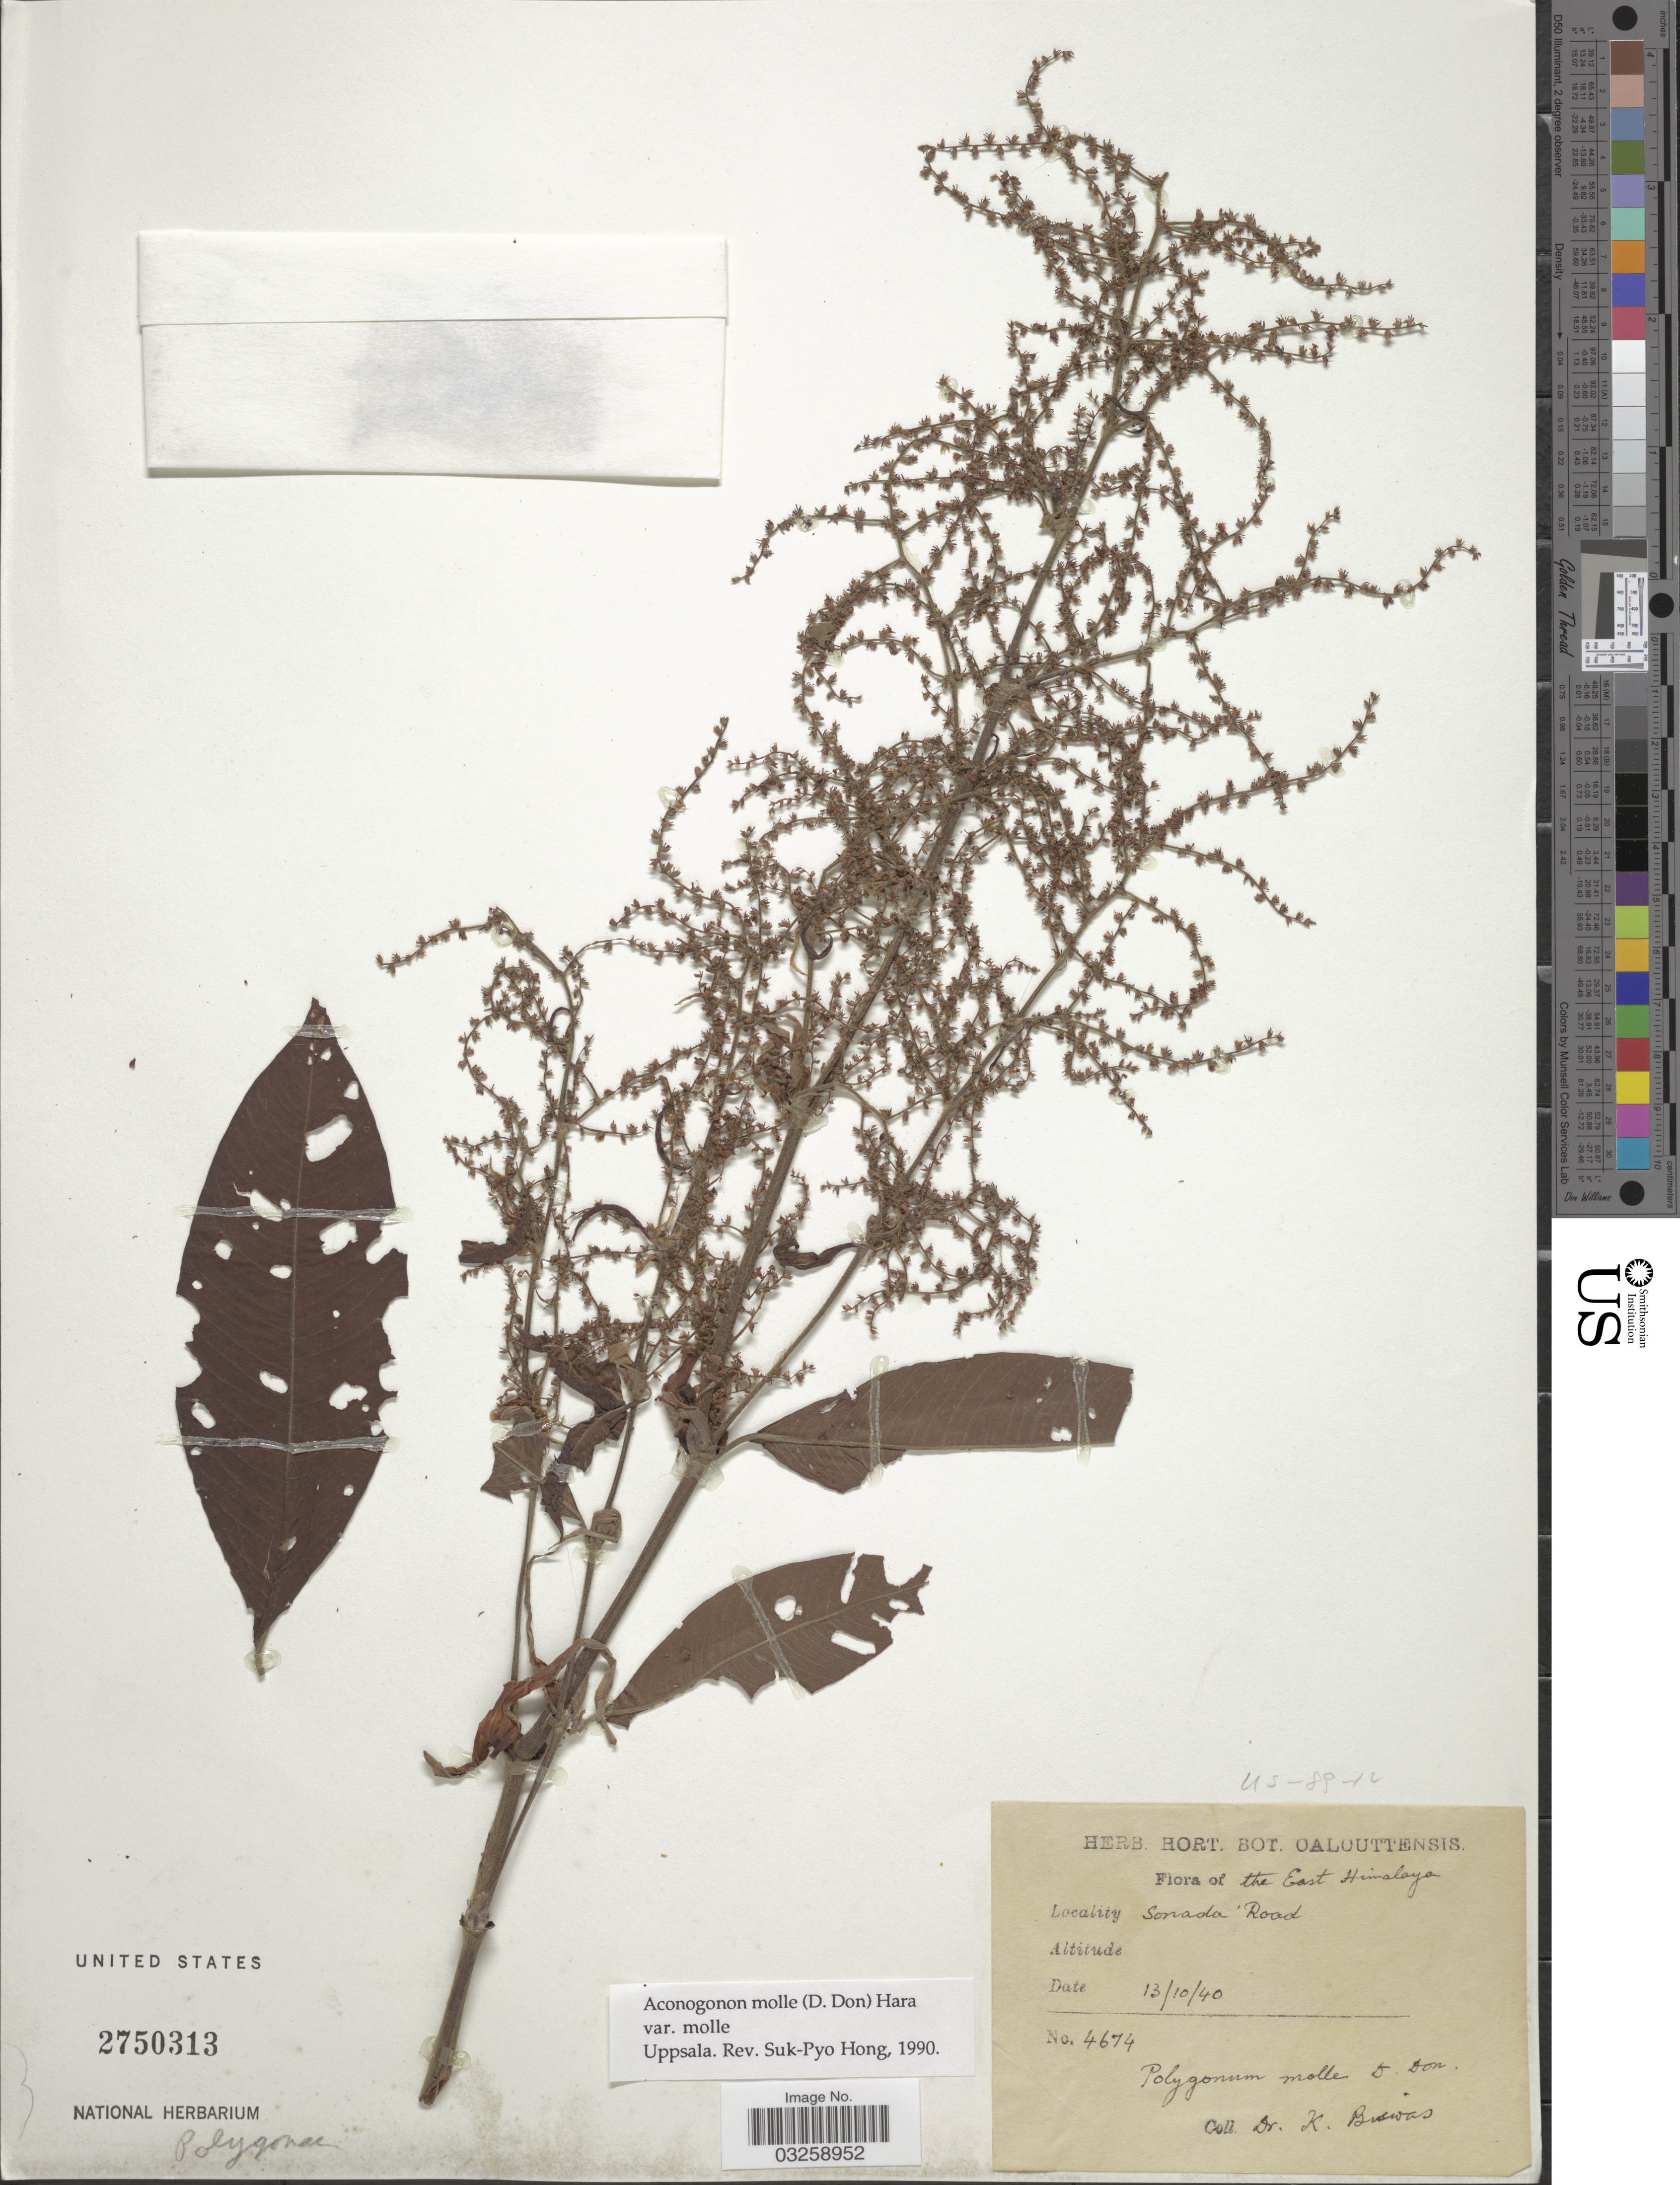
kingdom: Plantae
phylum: Tracheophyta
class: Magnoliopsida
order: Caryophyllales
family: Polygonaceae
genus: Koenigia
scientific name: Koenigia mollis var. mollis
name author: (D. Don) T.M. Schust. & Reveal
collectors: K. Biswas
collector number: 4674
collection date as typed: Transcribed d/m/y: 13/10/40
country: India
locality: East Himalaya. Sonada Road.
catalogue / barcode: US 2750313